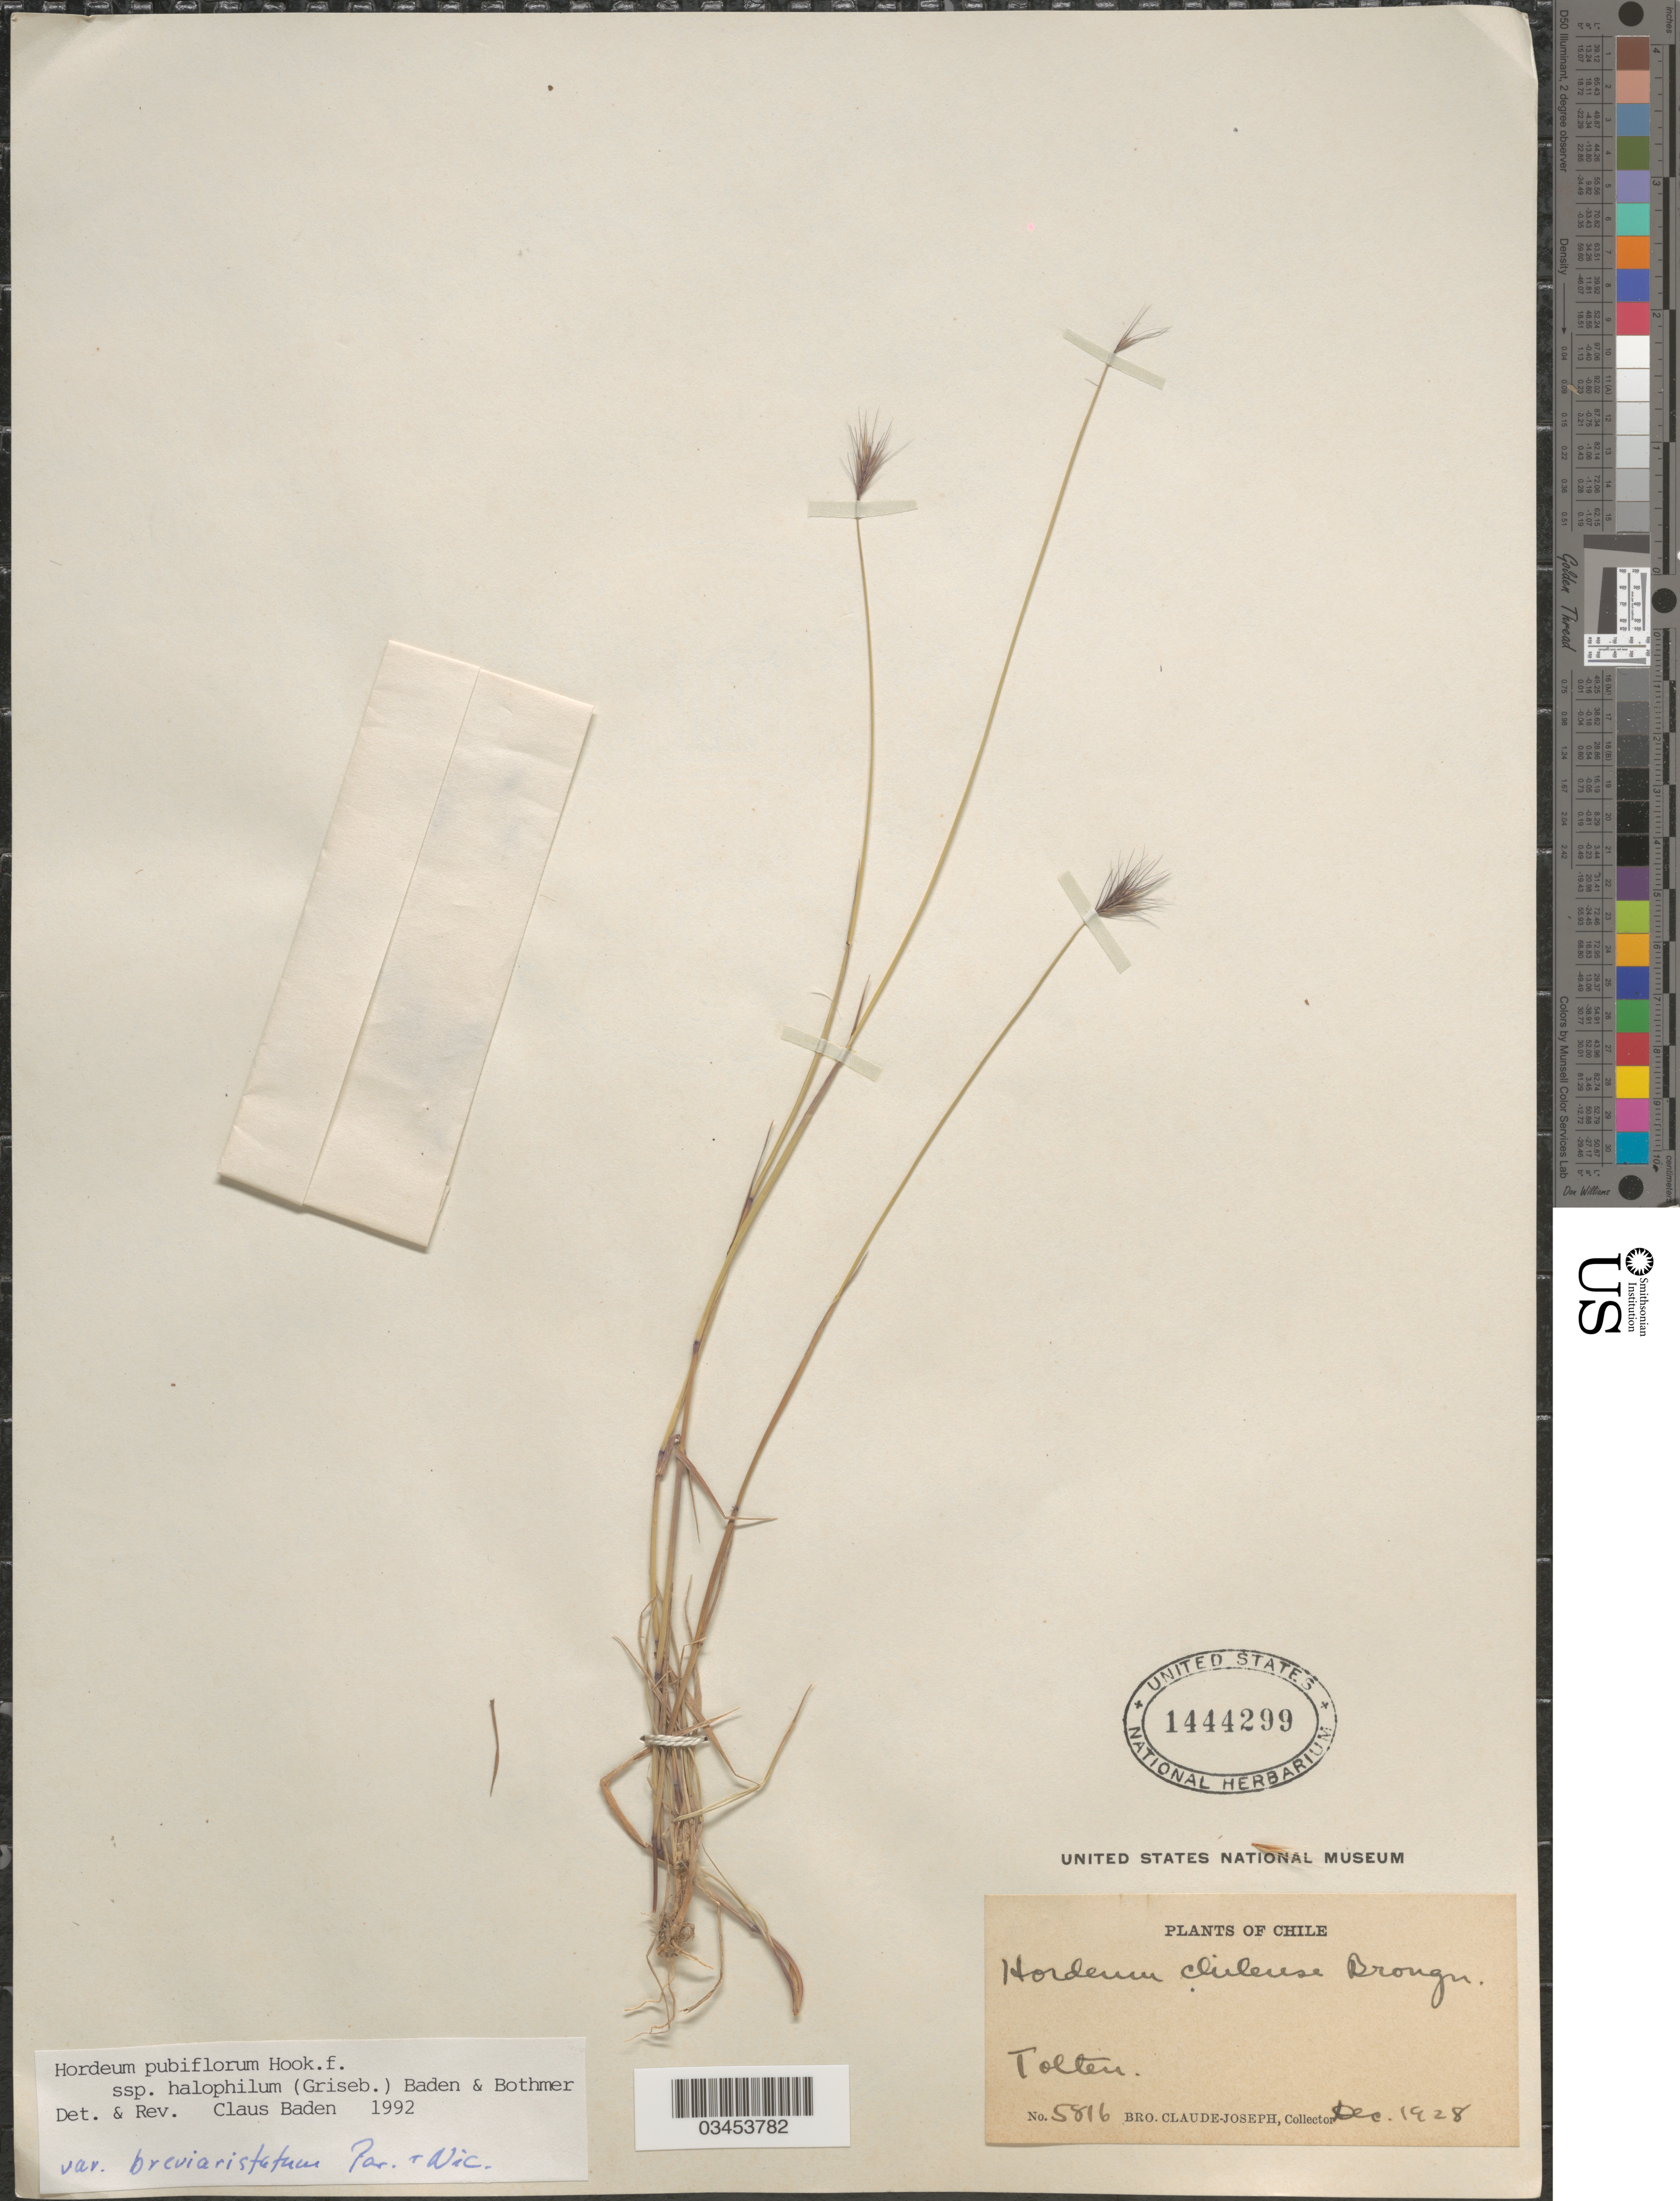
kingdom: Plantae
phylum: Tracheophyta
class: Liliopsida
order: Poales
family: Poaceae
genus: Hordeum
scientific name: Hordeum pubiflorum subsp. halophilum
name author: Hook. f.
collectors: Bro. Claude-Joseph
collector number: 5816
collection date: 1928-12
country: Chile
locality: Tolten.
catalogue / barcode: US 1444299